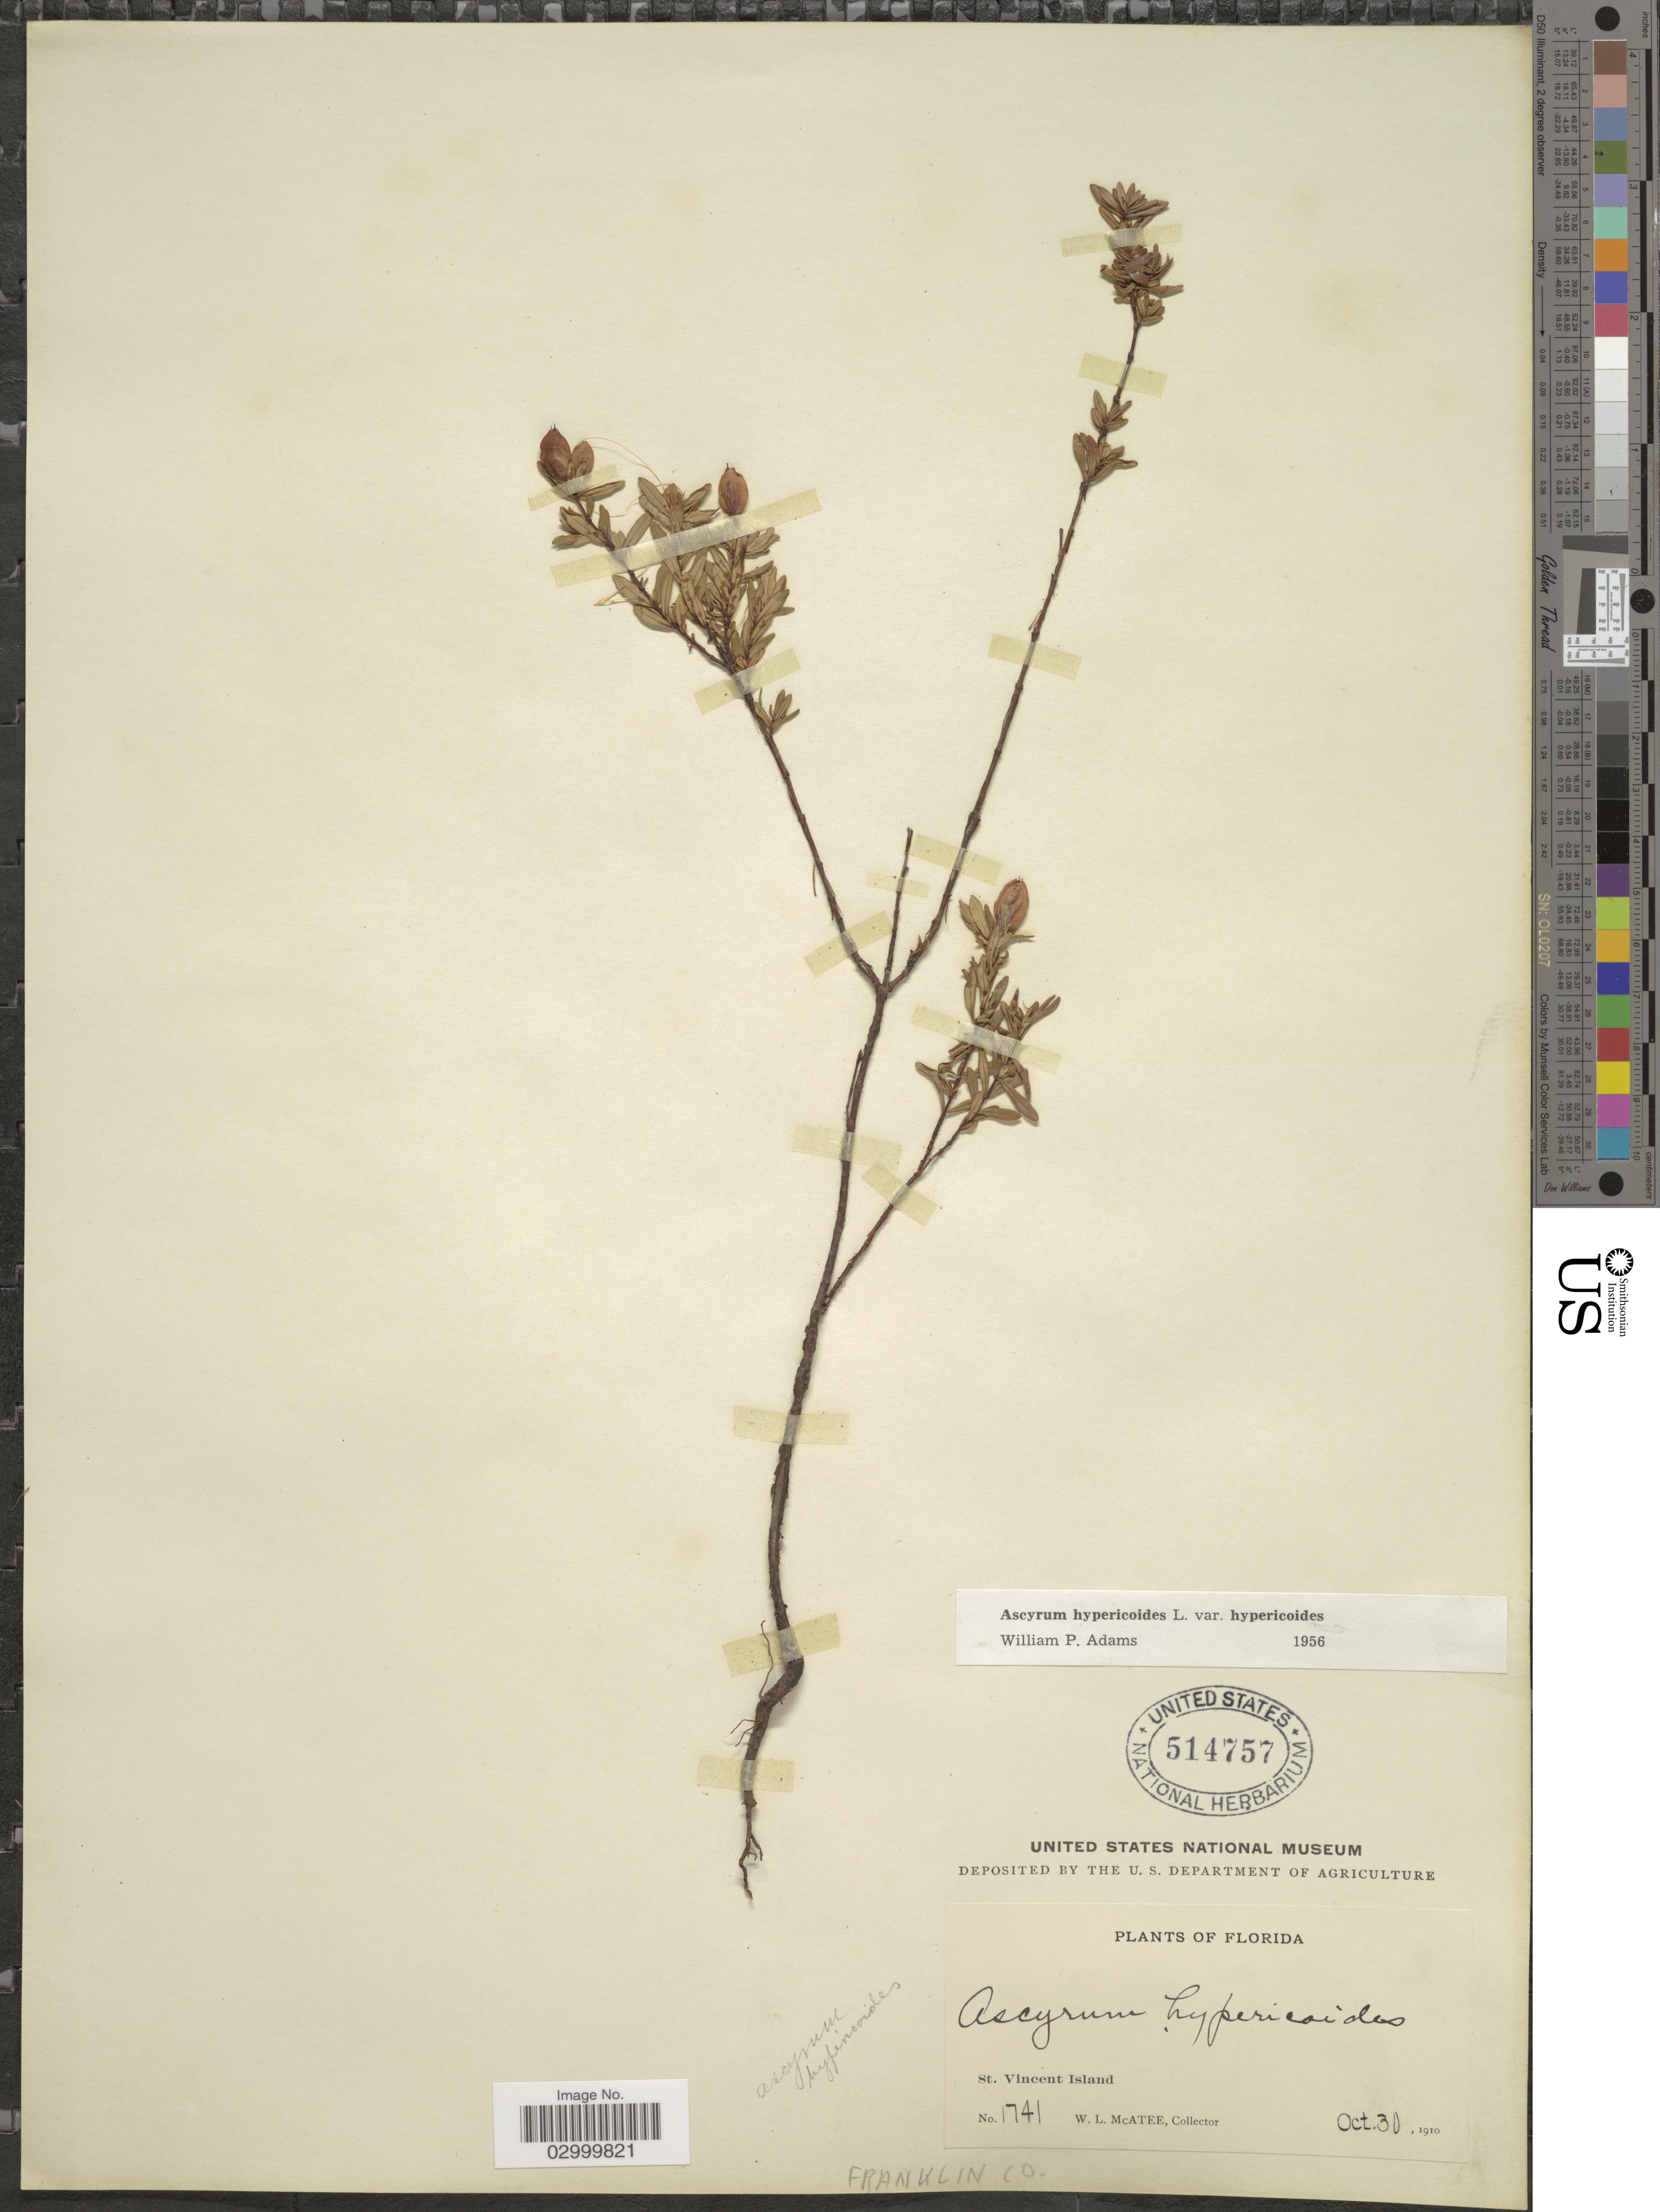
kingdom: Plantae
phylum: Tracheophyta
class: Magnoliopsida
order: Malpighiales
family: Hypericaceae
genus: Hypericum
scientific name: Hypericum hypericoides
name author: (L.) Crantz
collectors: W. McAtee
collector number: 1741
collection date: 1910-10-30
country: United States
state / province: Florida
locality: St. Vincent Island, Franklin Co.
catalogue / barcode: US 514757